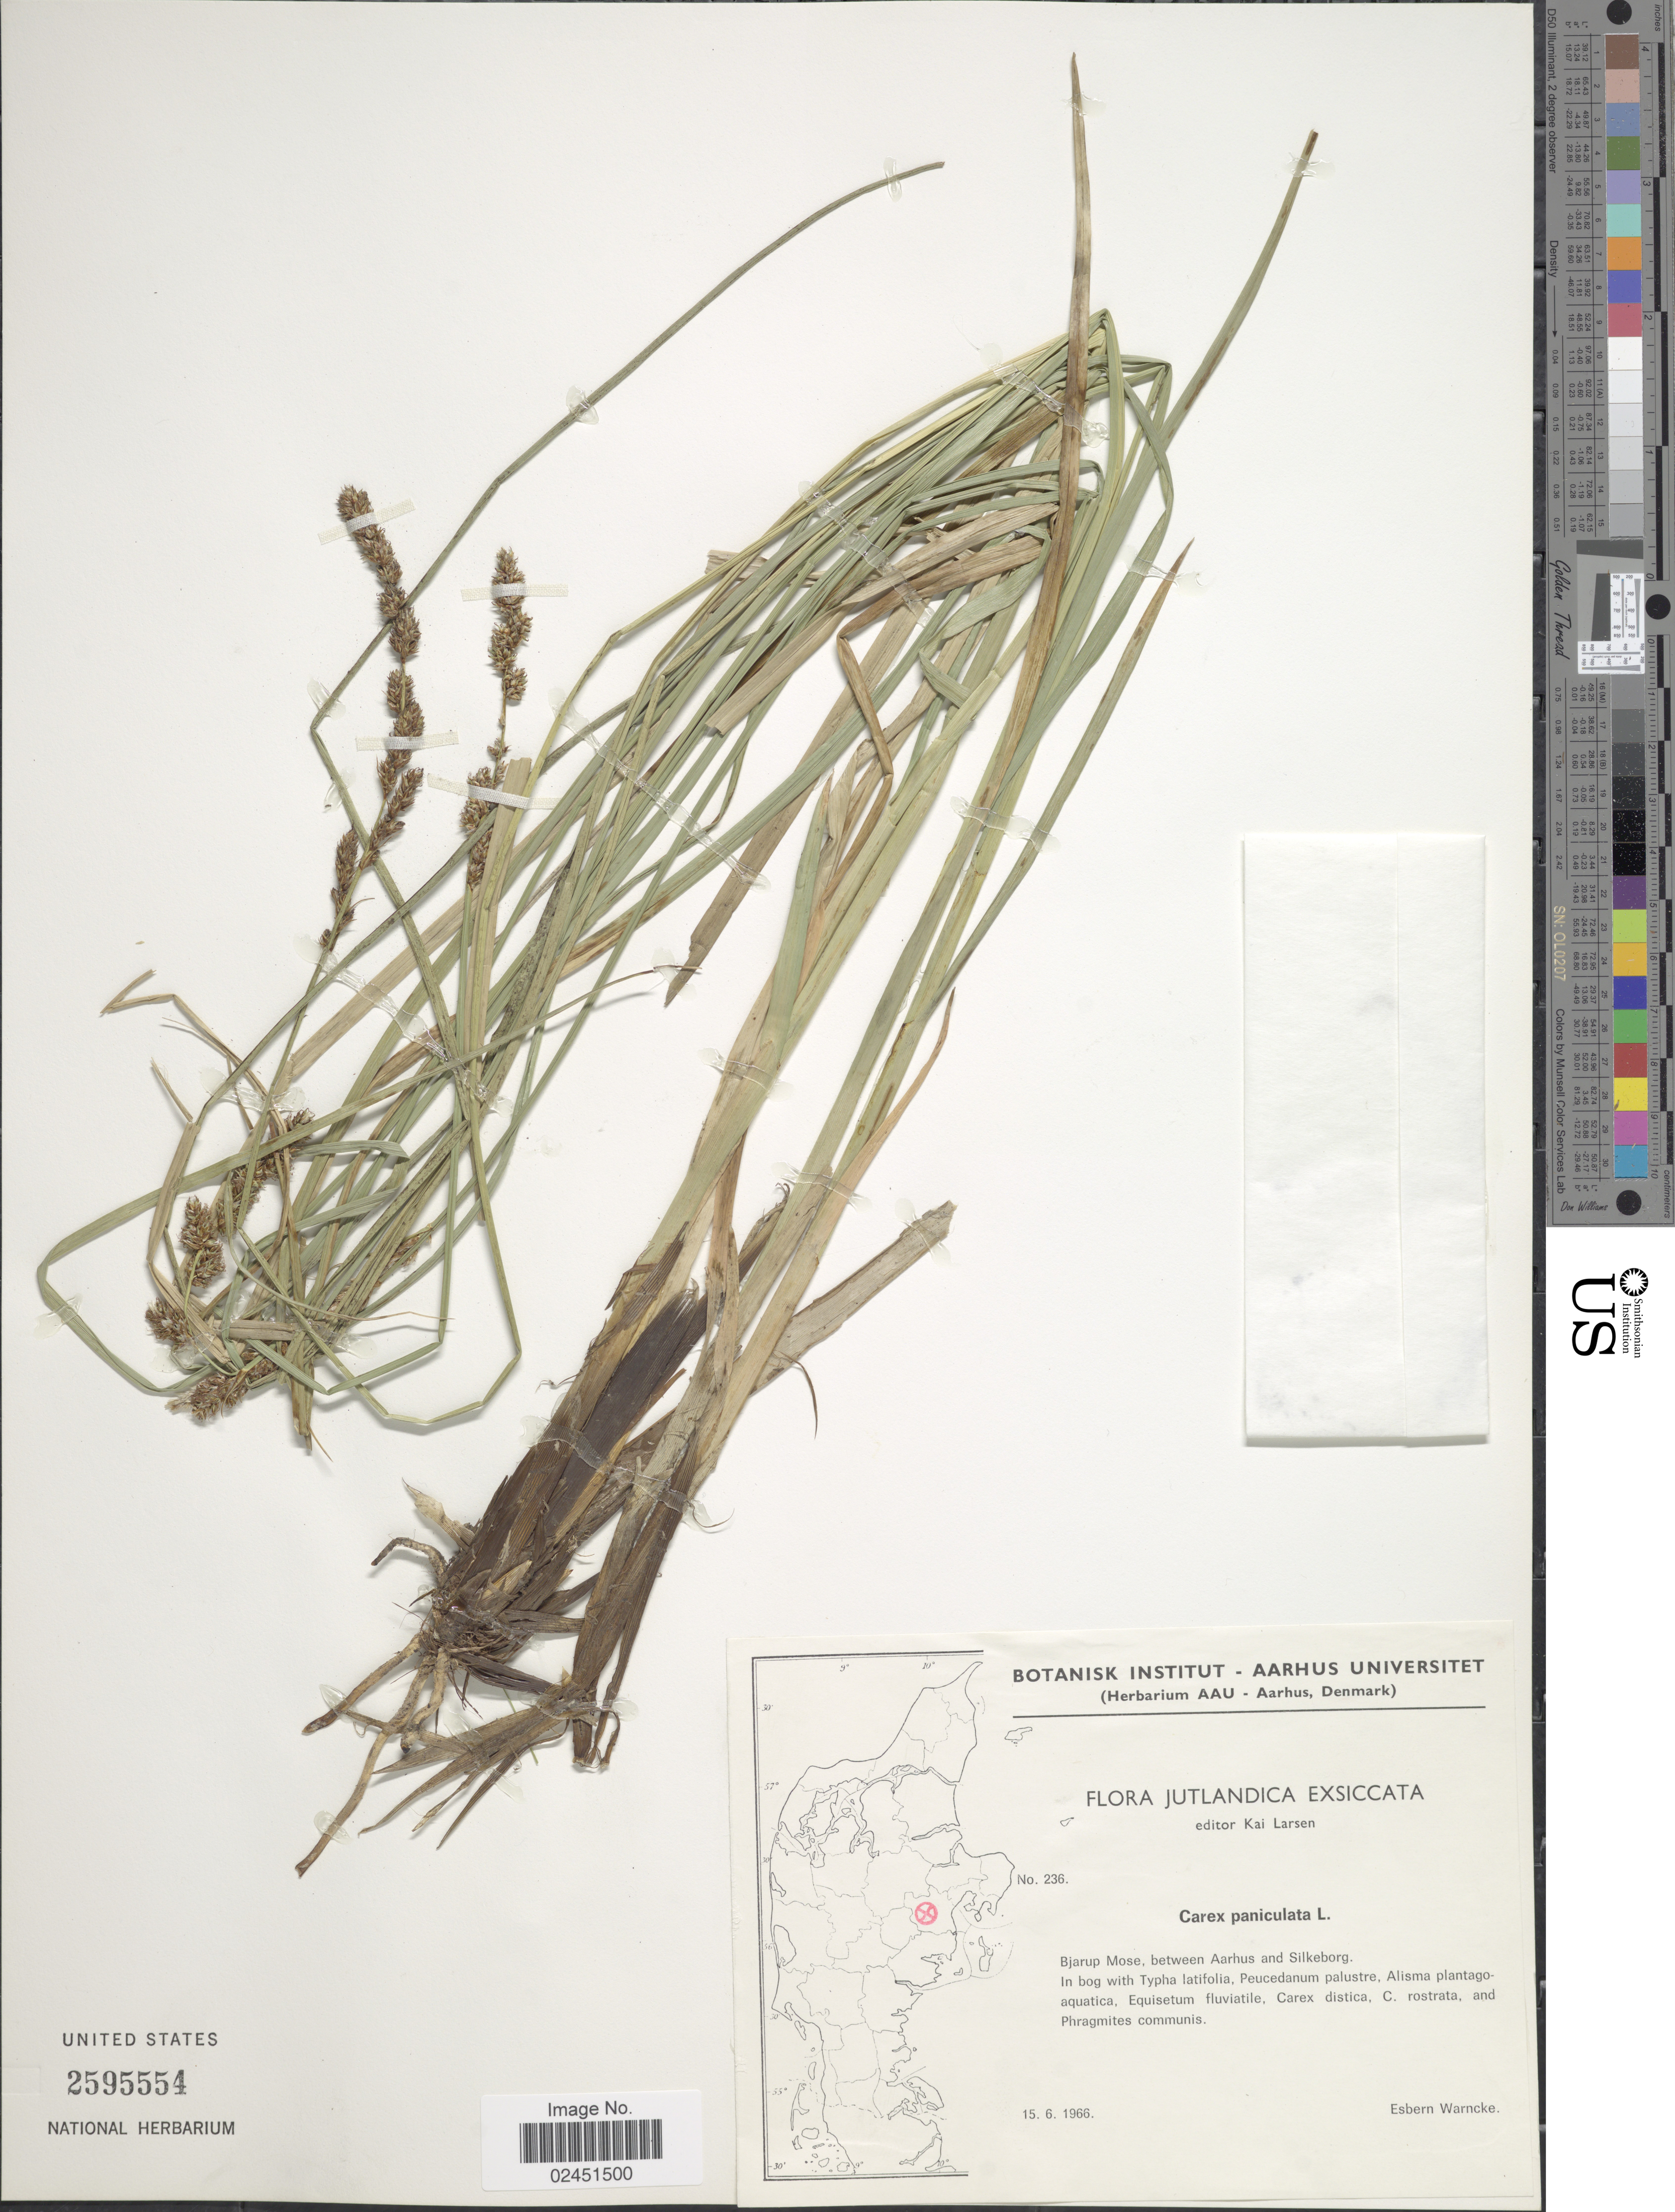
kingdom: Plantae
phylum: Tracheophyta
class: Liliopsida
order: Poales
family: Cyperaceae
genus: Carex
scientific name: Carex paniculata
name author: L.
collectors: E. Warncke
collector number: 236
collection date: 1966-06-15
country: Denmark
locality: Jutlandica. Bjarup Mose, between Aarhus and Silkeborg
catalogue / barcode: US 2595554